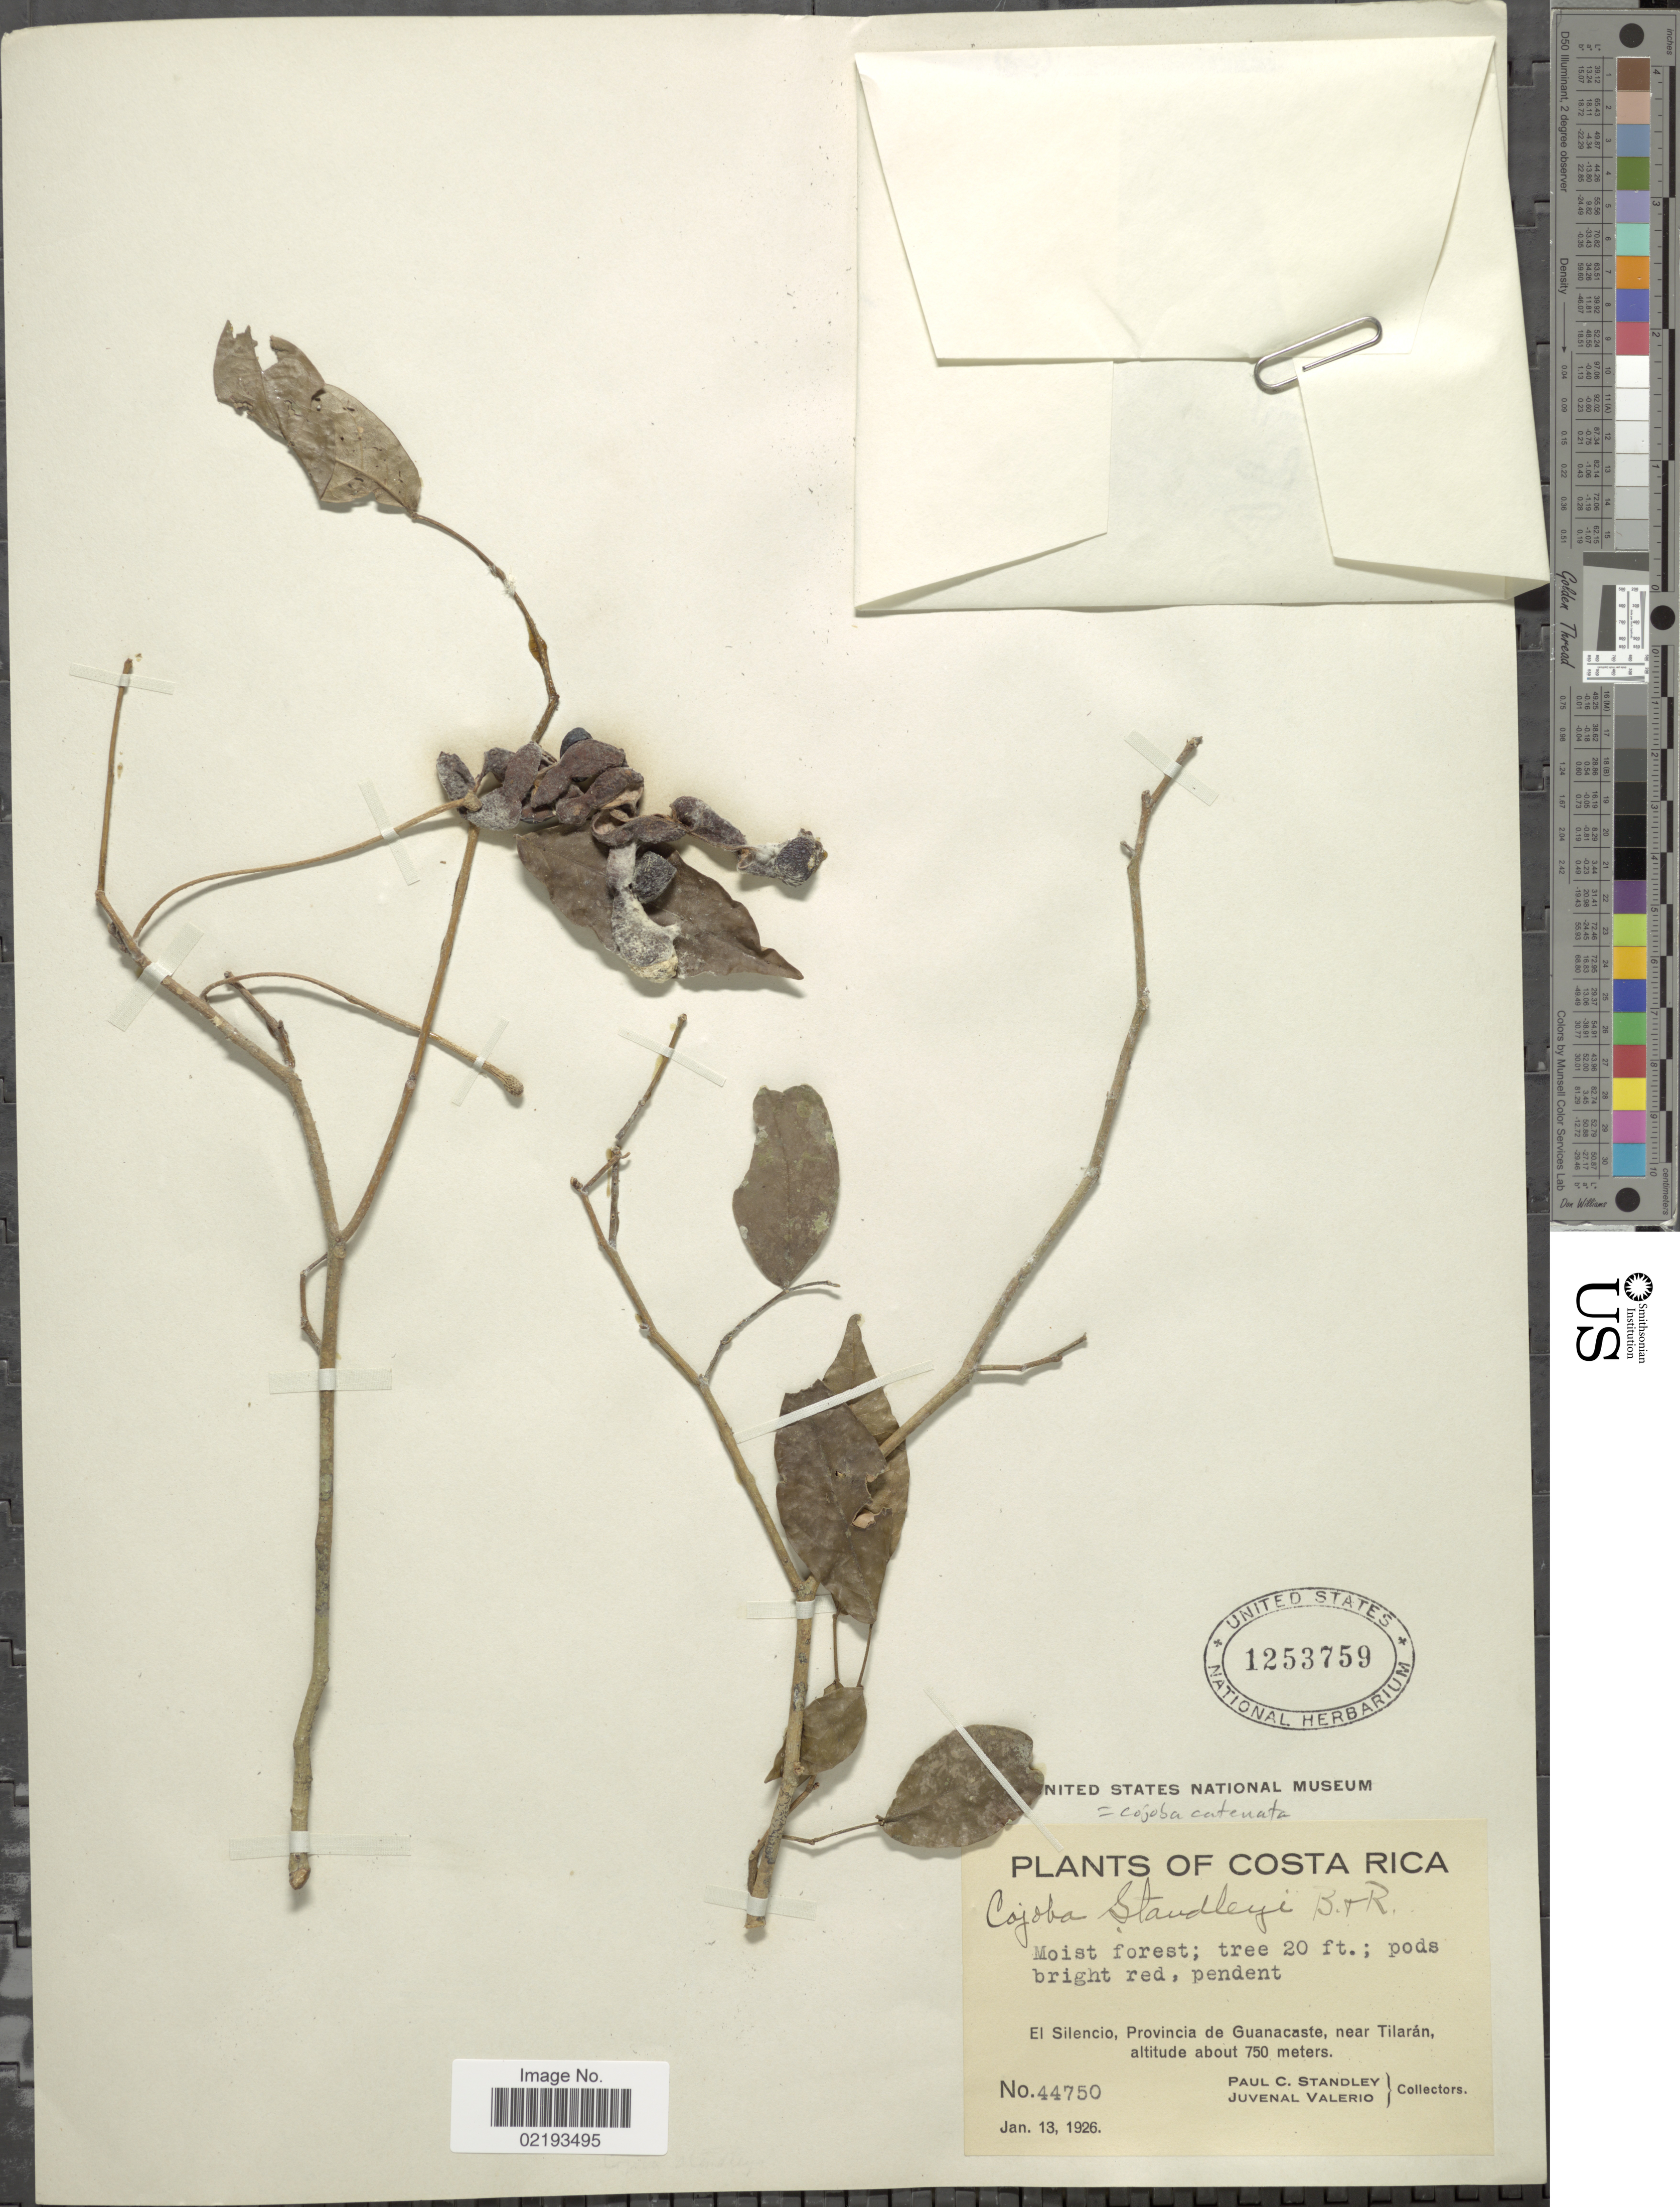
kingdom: Plantae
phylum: Tracheophyta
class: Magnoliopsida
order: Fabales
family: Fabaceae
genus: Cojoba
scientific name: Cojoba catenata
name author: (Donn. Sm.) Britton & Rose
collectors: P. C. Standley & J. Valerio R.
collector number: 44750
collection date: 1926-01-13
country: Costa Rica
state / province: Guanacaste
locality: El Silencio, near Tilarán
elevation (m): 750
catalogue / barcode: US 1253759